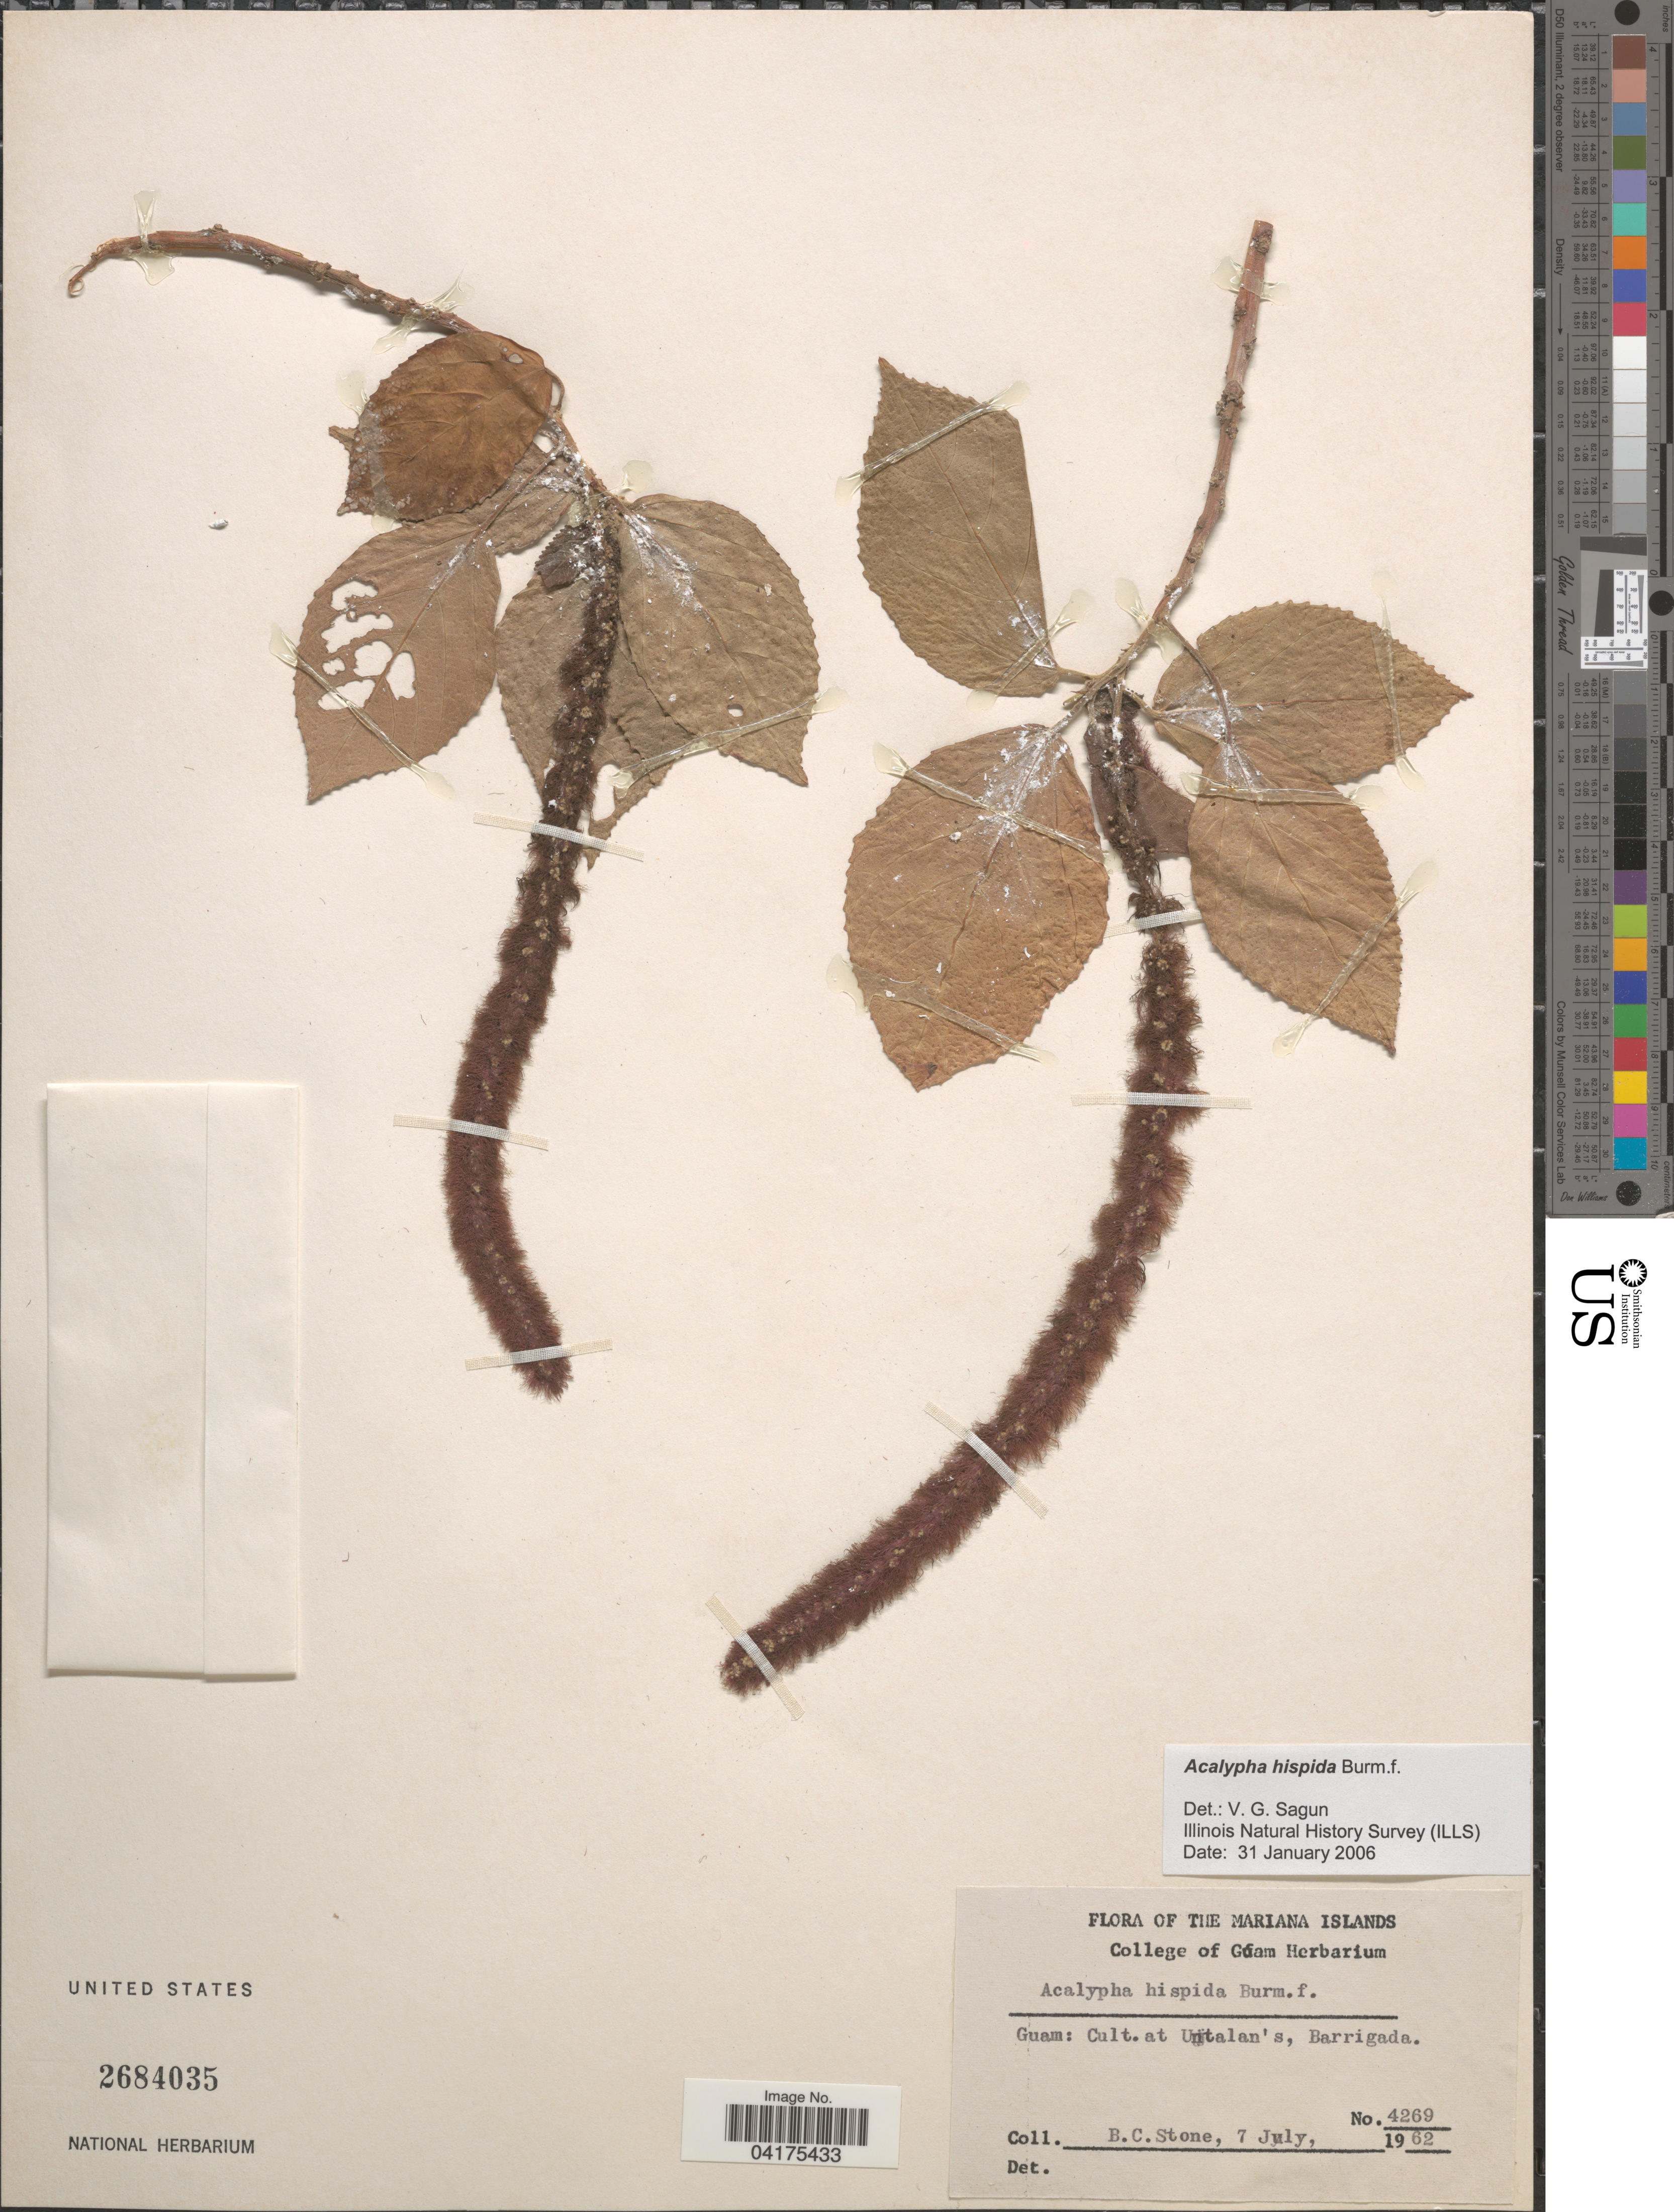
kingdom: Plantae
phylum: Tracheophyta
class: Magnoliopsida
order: Malpighiales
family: Euphorbiaceae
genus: Acalypha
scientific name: Acalypha hispida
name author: Burm. f.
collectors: B. C. Stone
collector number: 4269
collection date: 1962-07-07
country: Northern Mariana Islands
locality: The Mariana Islands. Guam: Cult. at Untalan's, Barrigada.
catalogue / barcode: US 2684035